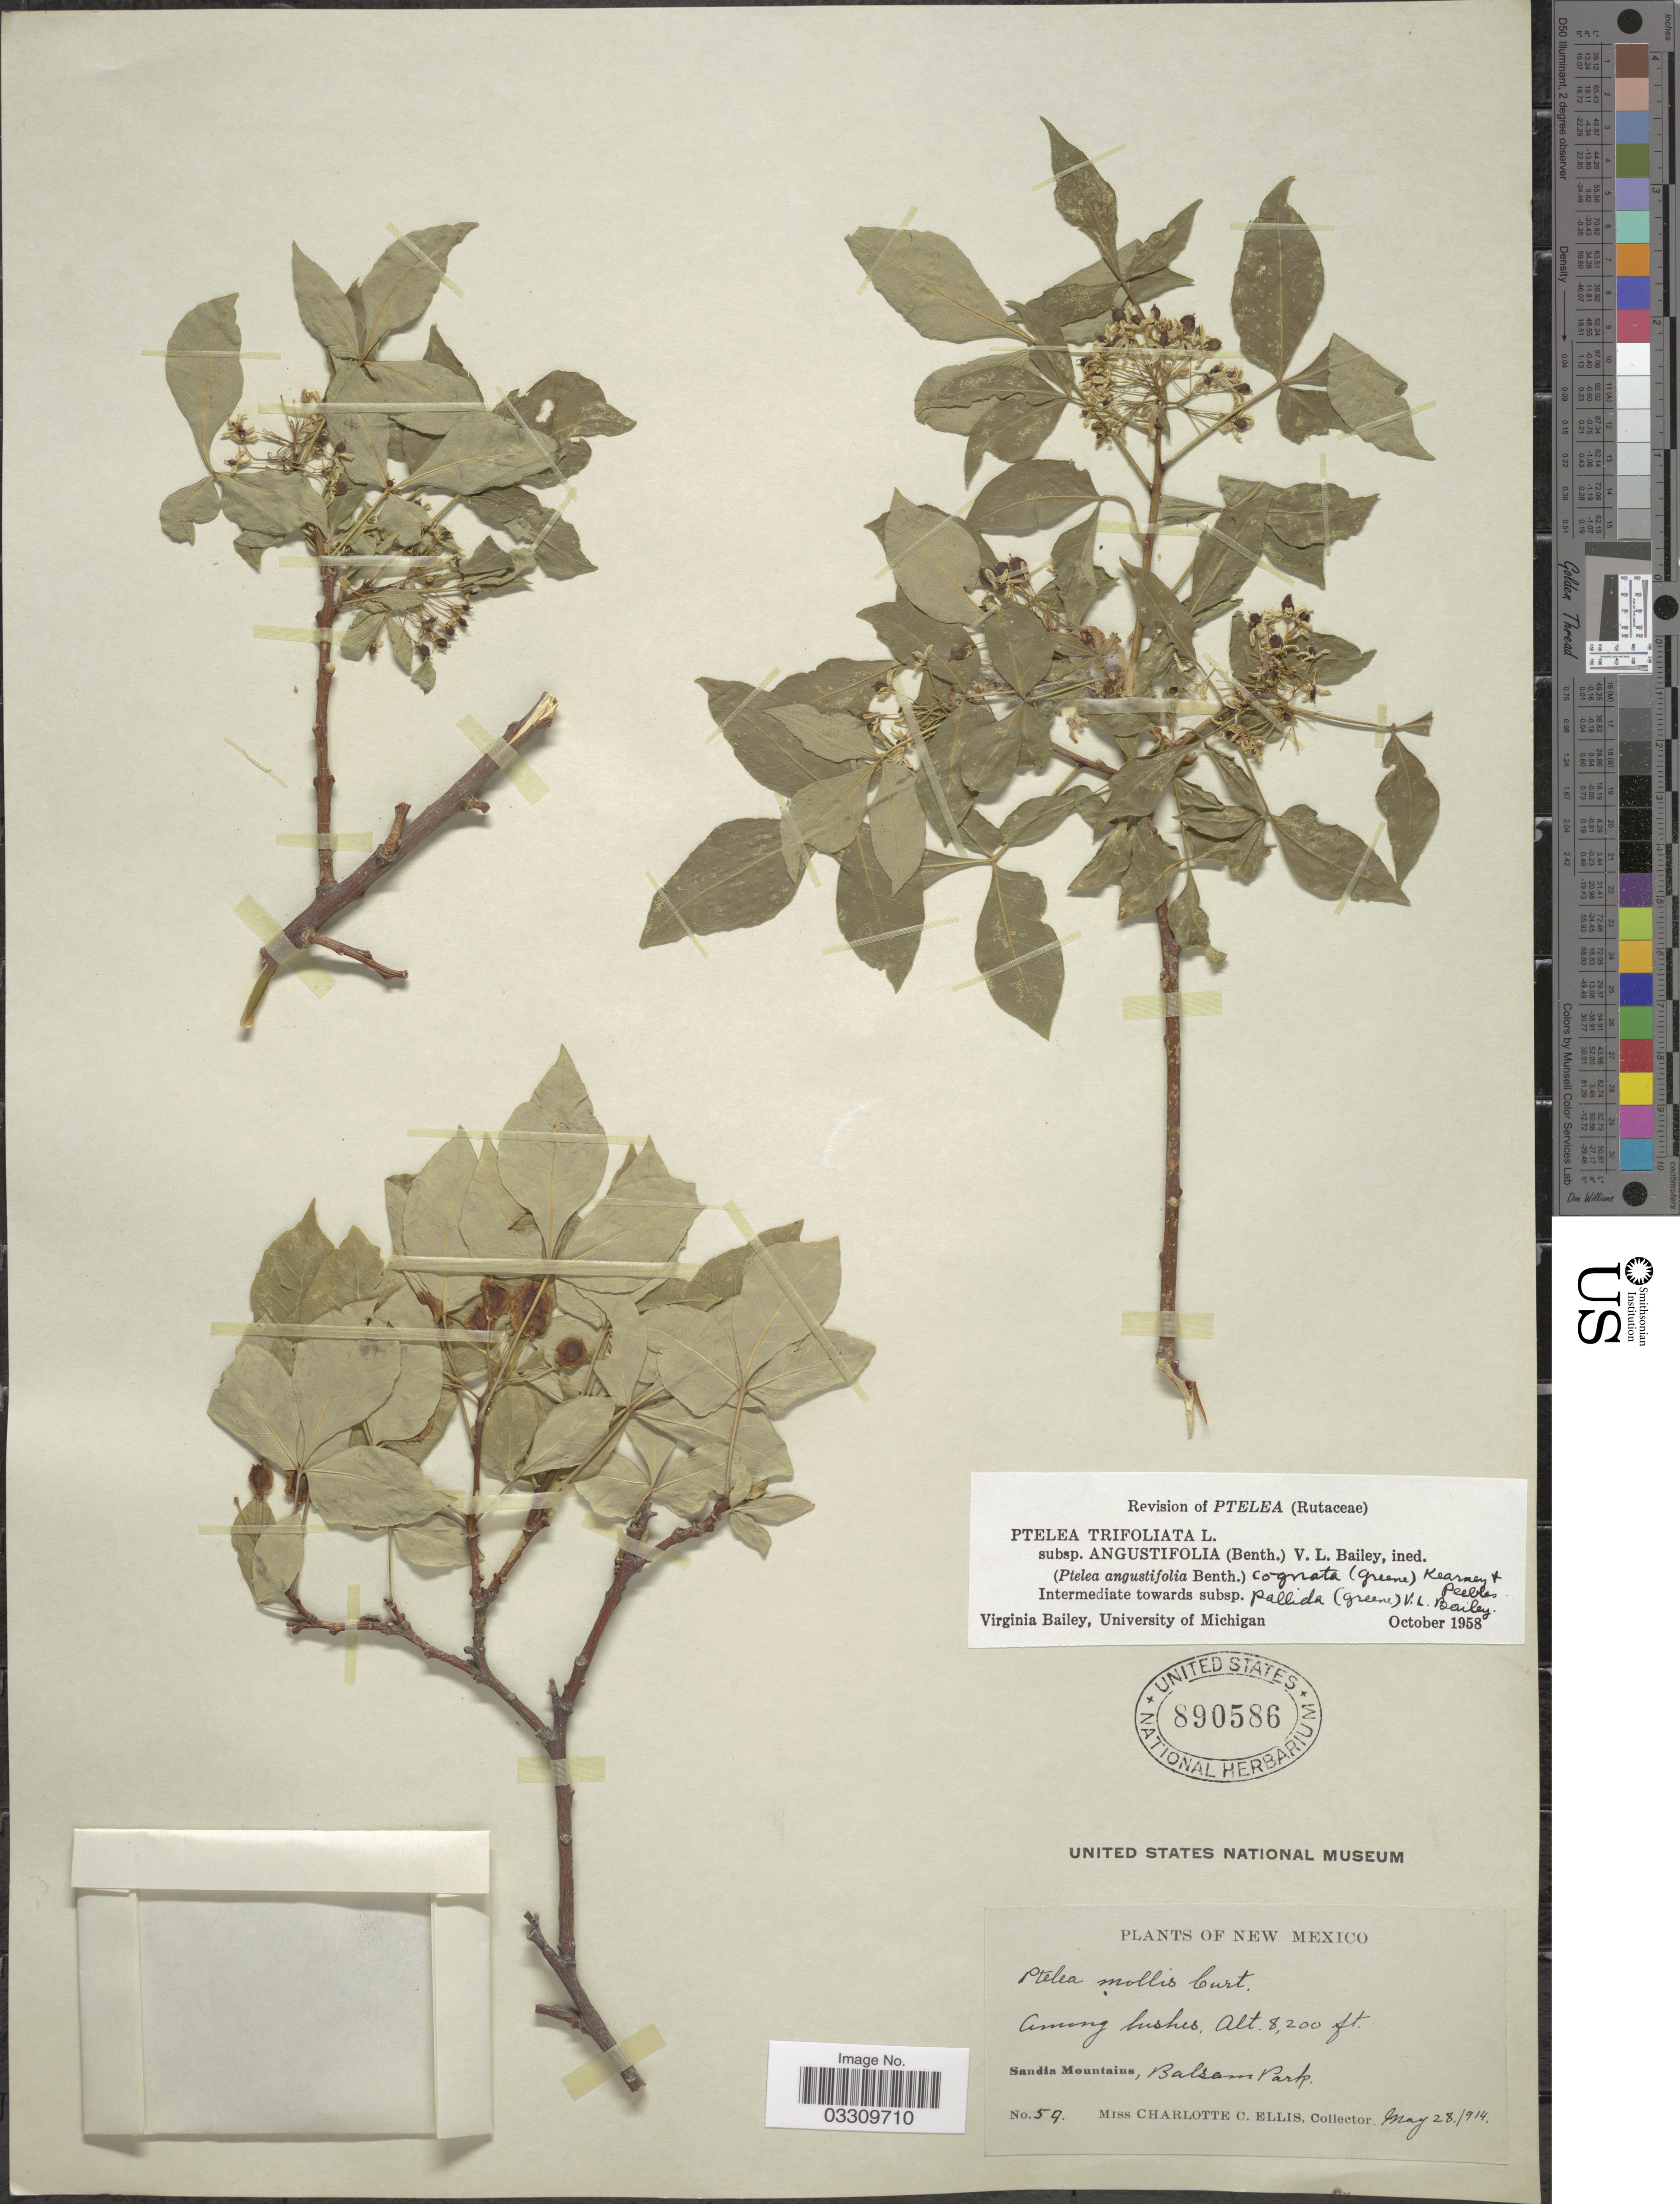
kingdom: Plantae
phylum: Tracheophyta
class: Magnoliopsida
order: Sapindales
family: Rutaceae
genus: Ptelea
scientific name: Ptelea trifoliata var. cognata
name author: (Greene) V. L. Bailey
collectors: C. C. Ellis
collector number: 59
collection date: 1914-05-28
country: United States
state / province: New Mexico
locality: Sandia Mountains, Balsam Park.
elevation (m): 2499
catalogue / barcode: US 890586